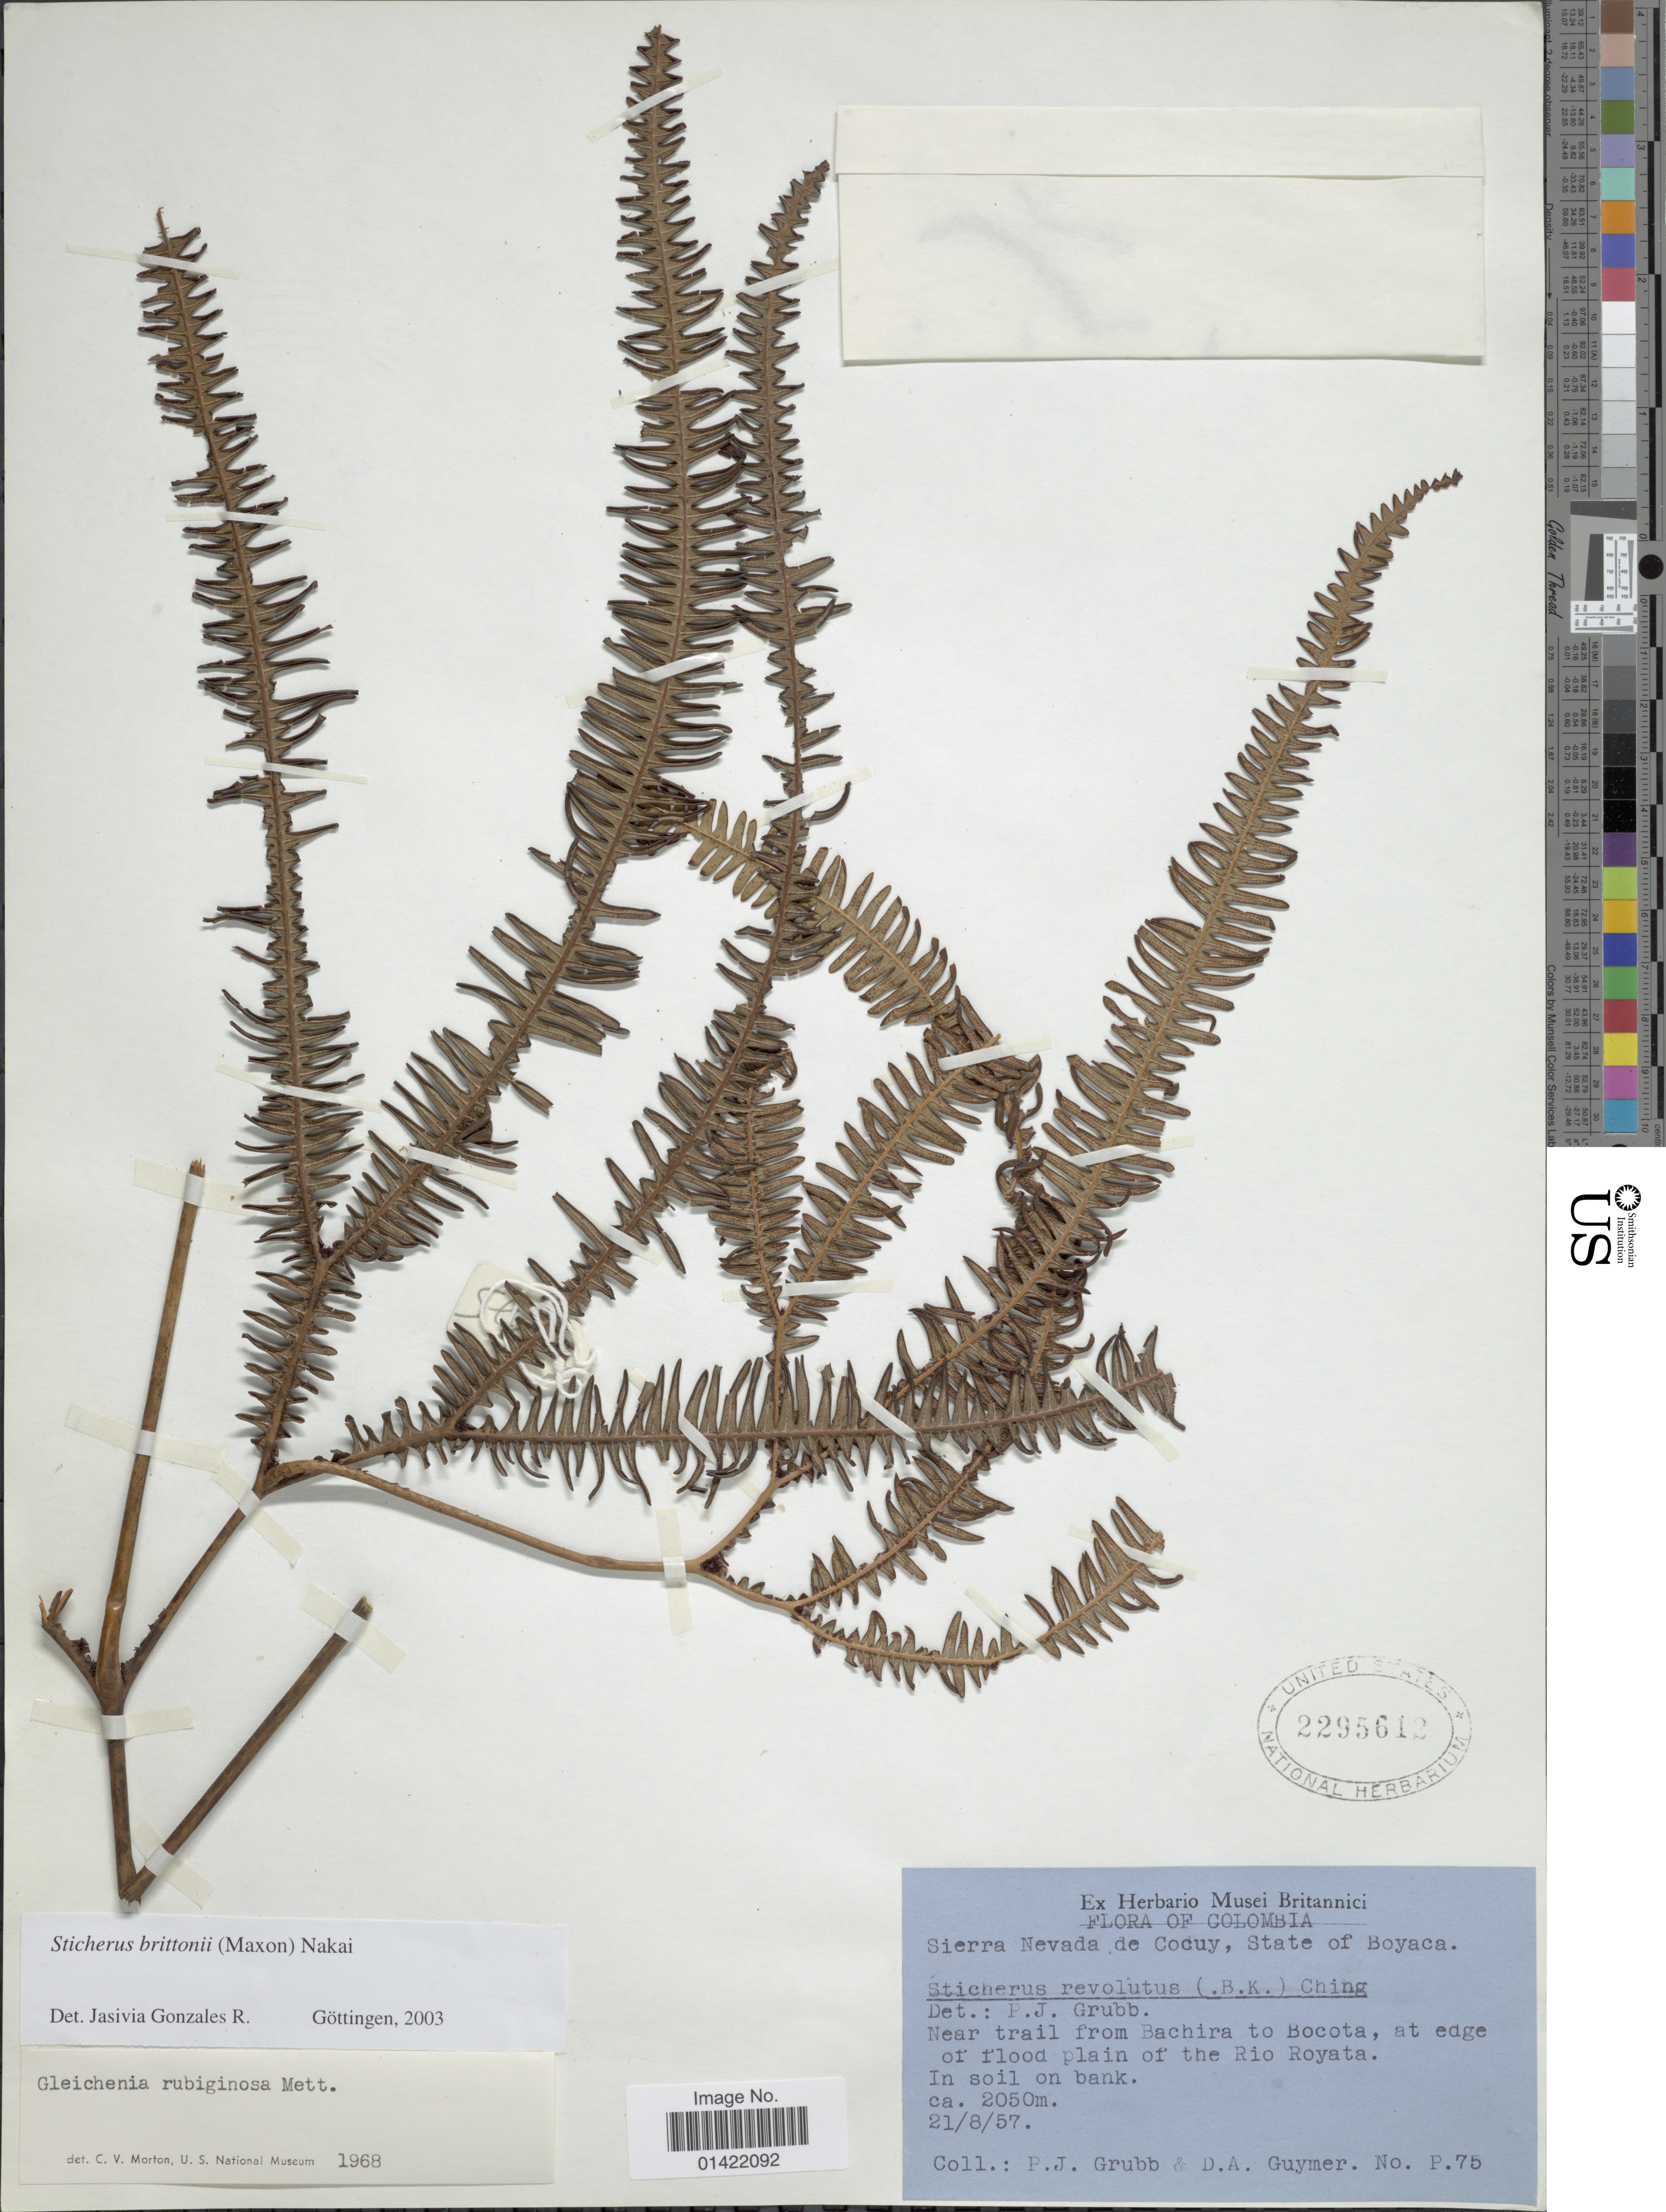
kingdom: Plantae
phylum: Tracheophyta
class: Polypodiopsida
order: Gleicheniales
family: Gleicheniaceae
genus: Sticherus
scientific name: Sticherus rubiginosus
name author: (Mett.) Nakai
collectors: P. J. Grubb & D. Guymer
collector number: P75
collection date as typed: Transcribed d/m/y: 21/8/57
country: Colombia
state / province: Boyacá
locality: Sierra Nevada, de Cocuy, State of Boyaca. Near trail from Bachira to Bocota, at edge of flood plain of the Rio Royota.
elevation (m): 2050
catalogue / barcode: US 2295612